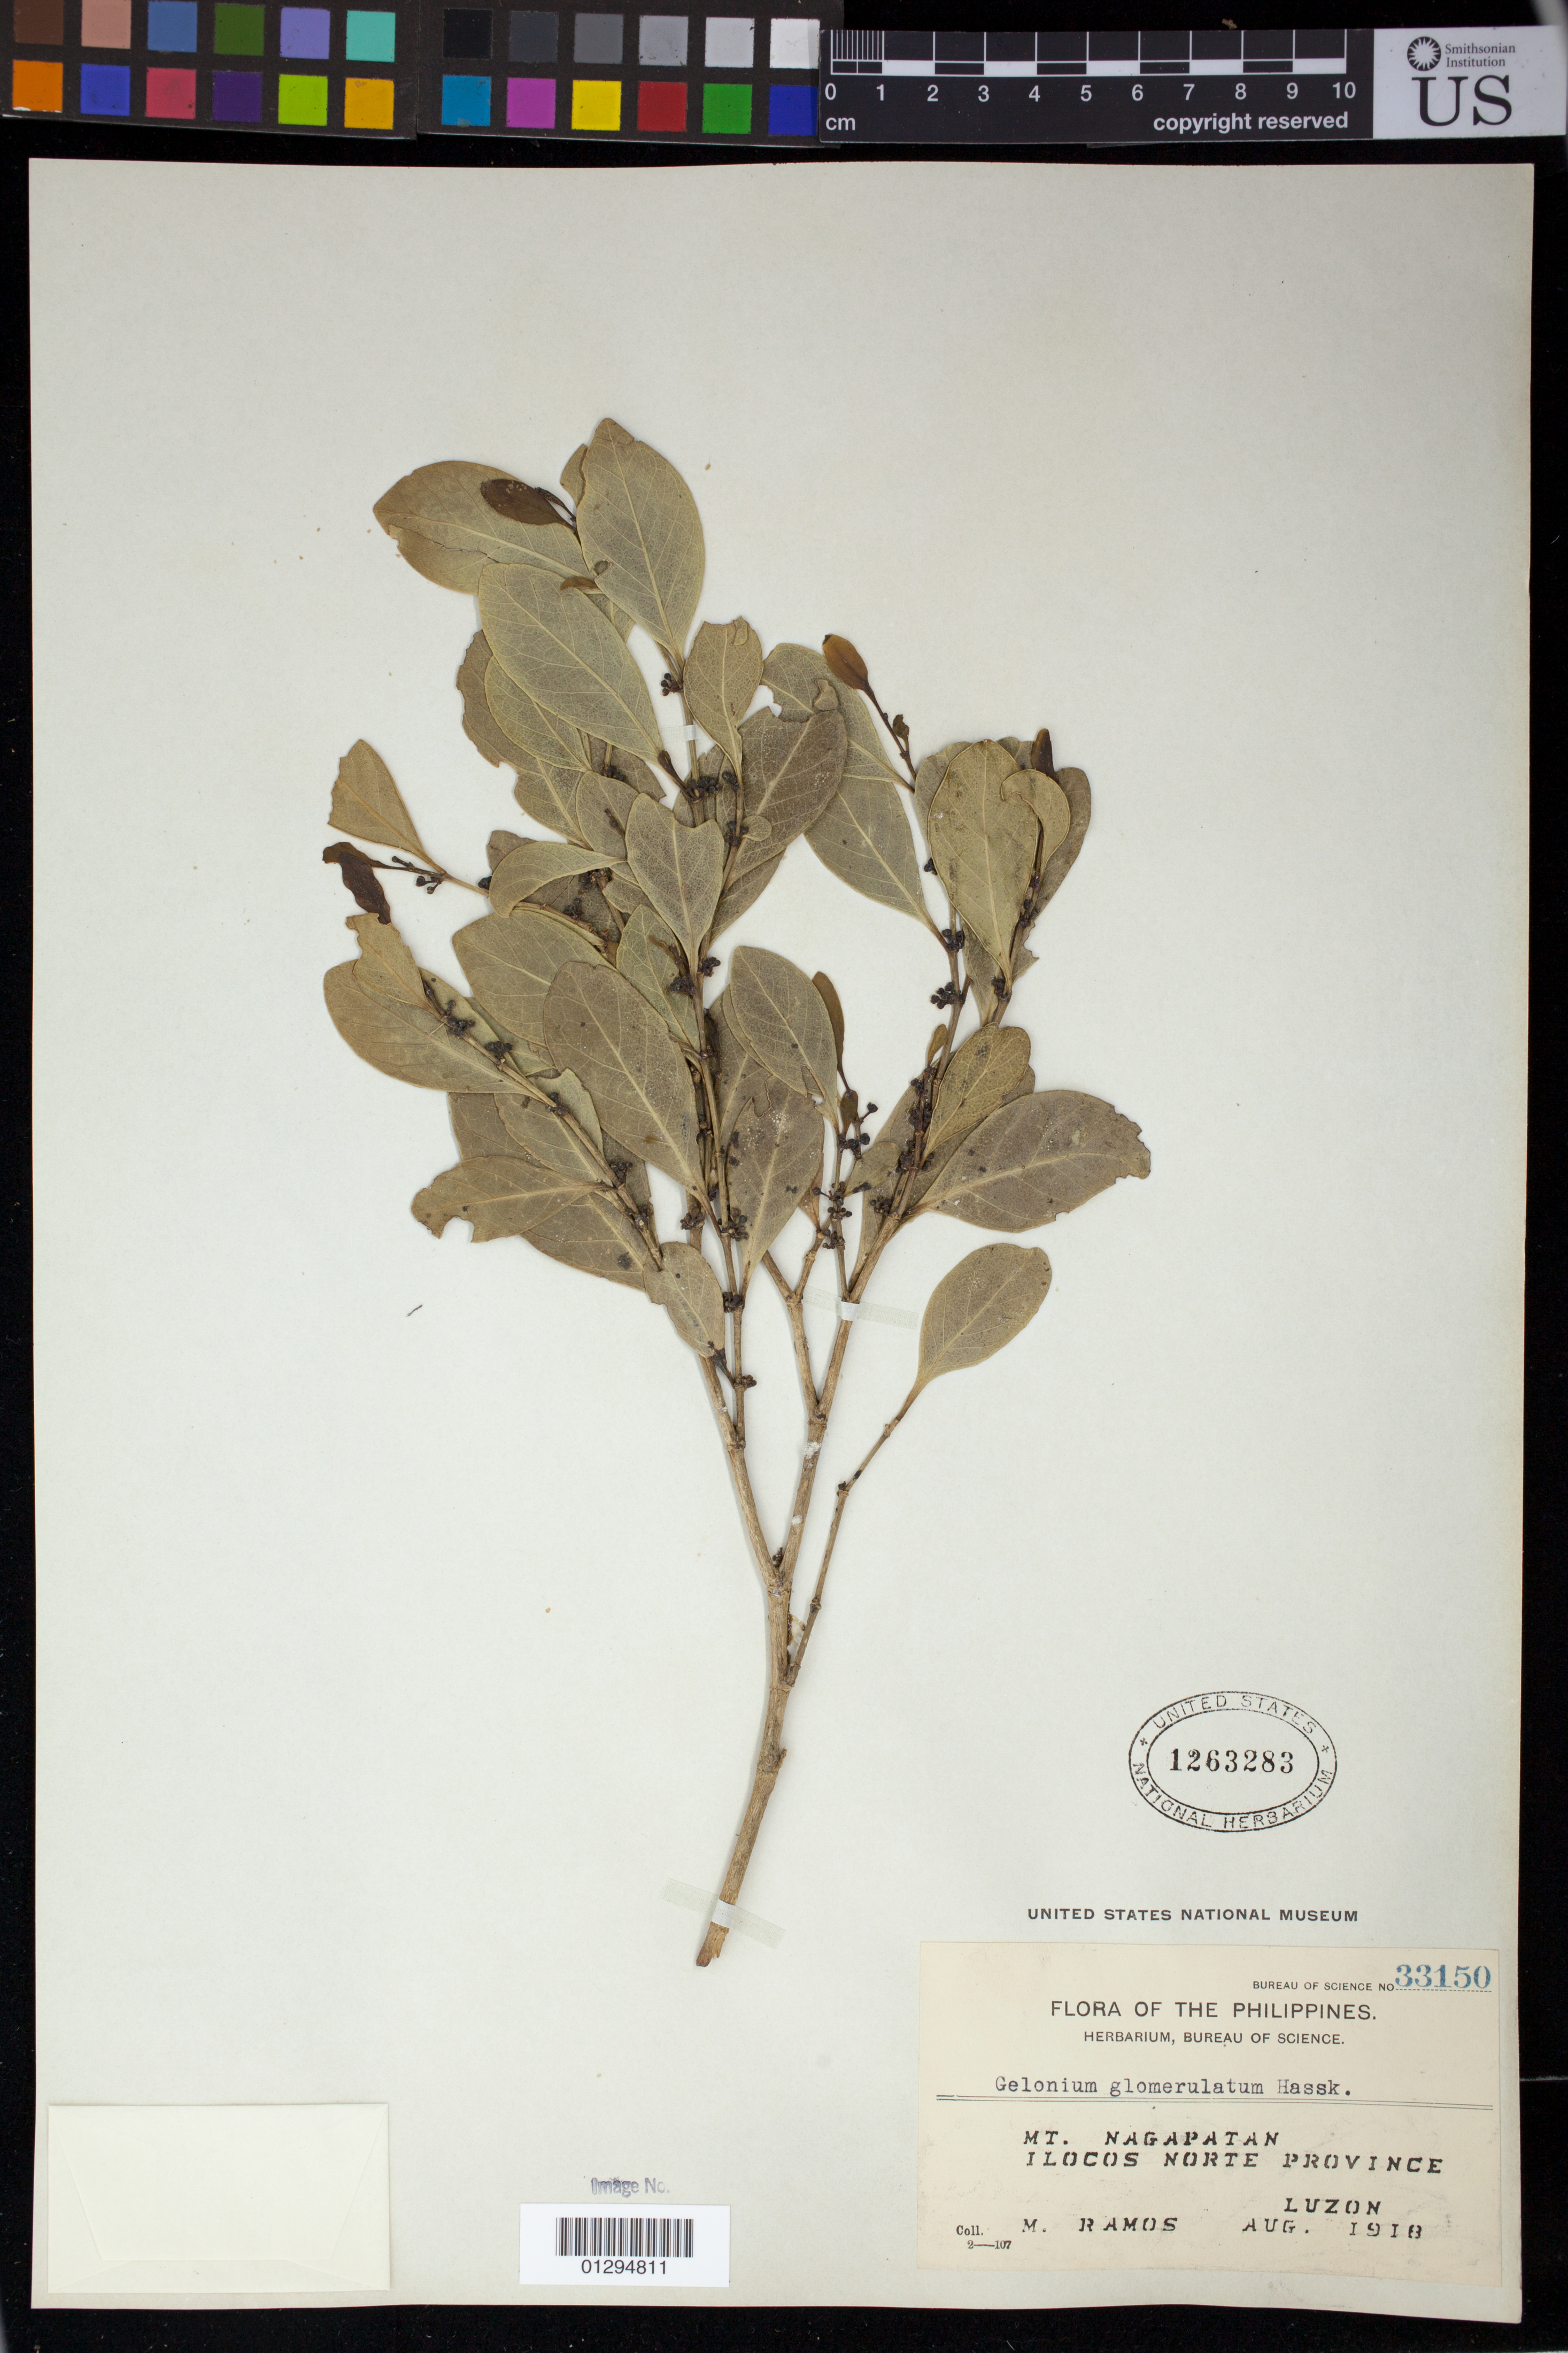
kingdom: Plantae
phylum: Tracheophyta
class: Magnoliopsida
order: Malpighiales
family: Euphorbiaceae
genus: Suregada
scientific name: Suregada glomerulata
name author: (Blume) Baill.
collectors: M. Ramos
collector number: B.S. 33150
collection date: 1918-08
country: Philippines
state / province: Ilocos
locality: Mt. Nagapatan, Ilocos Norte Province, Luzon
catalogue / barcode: US 1263283